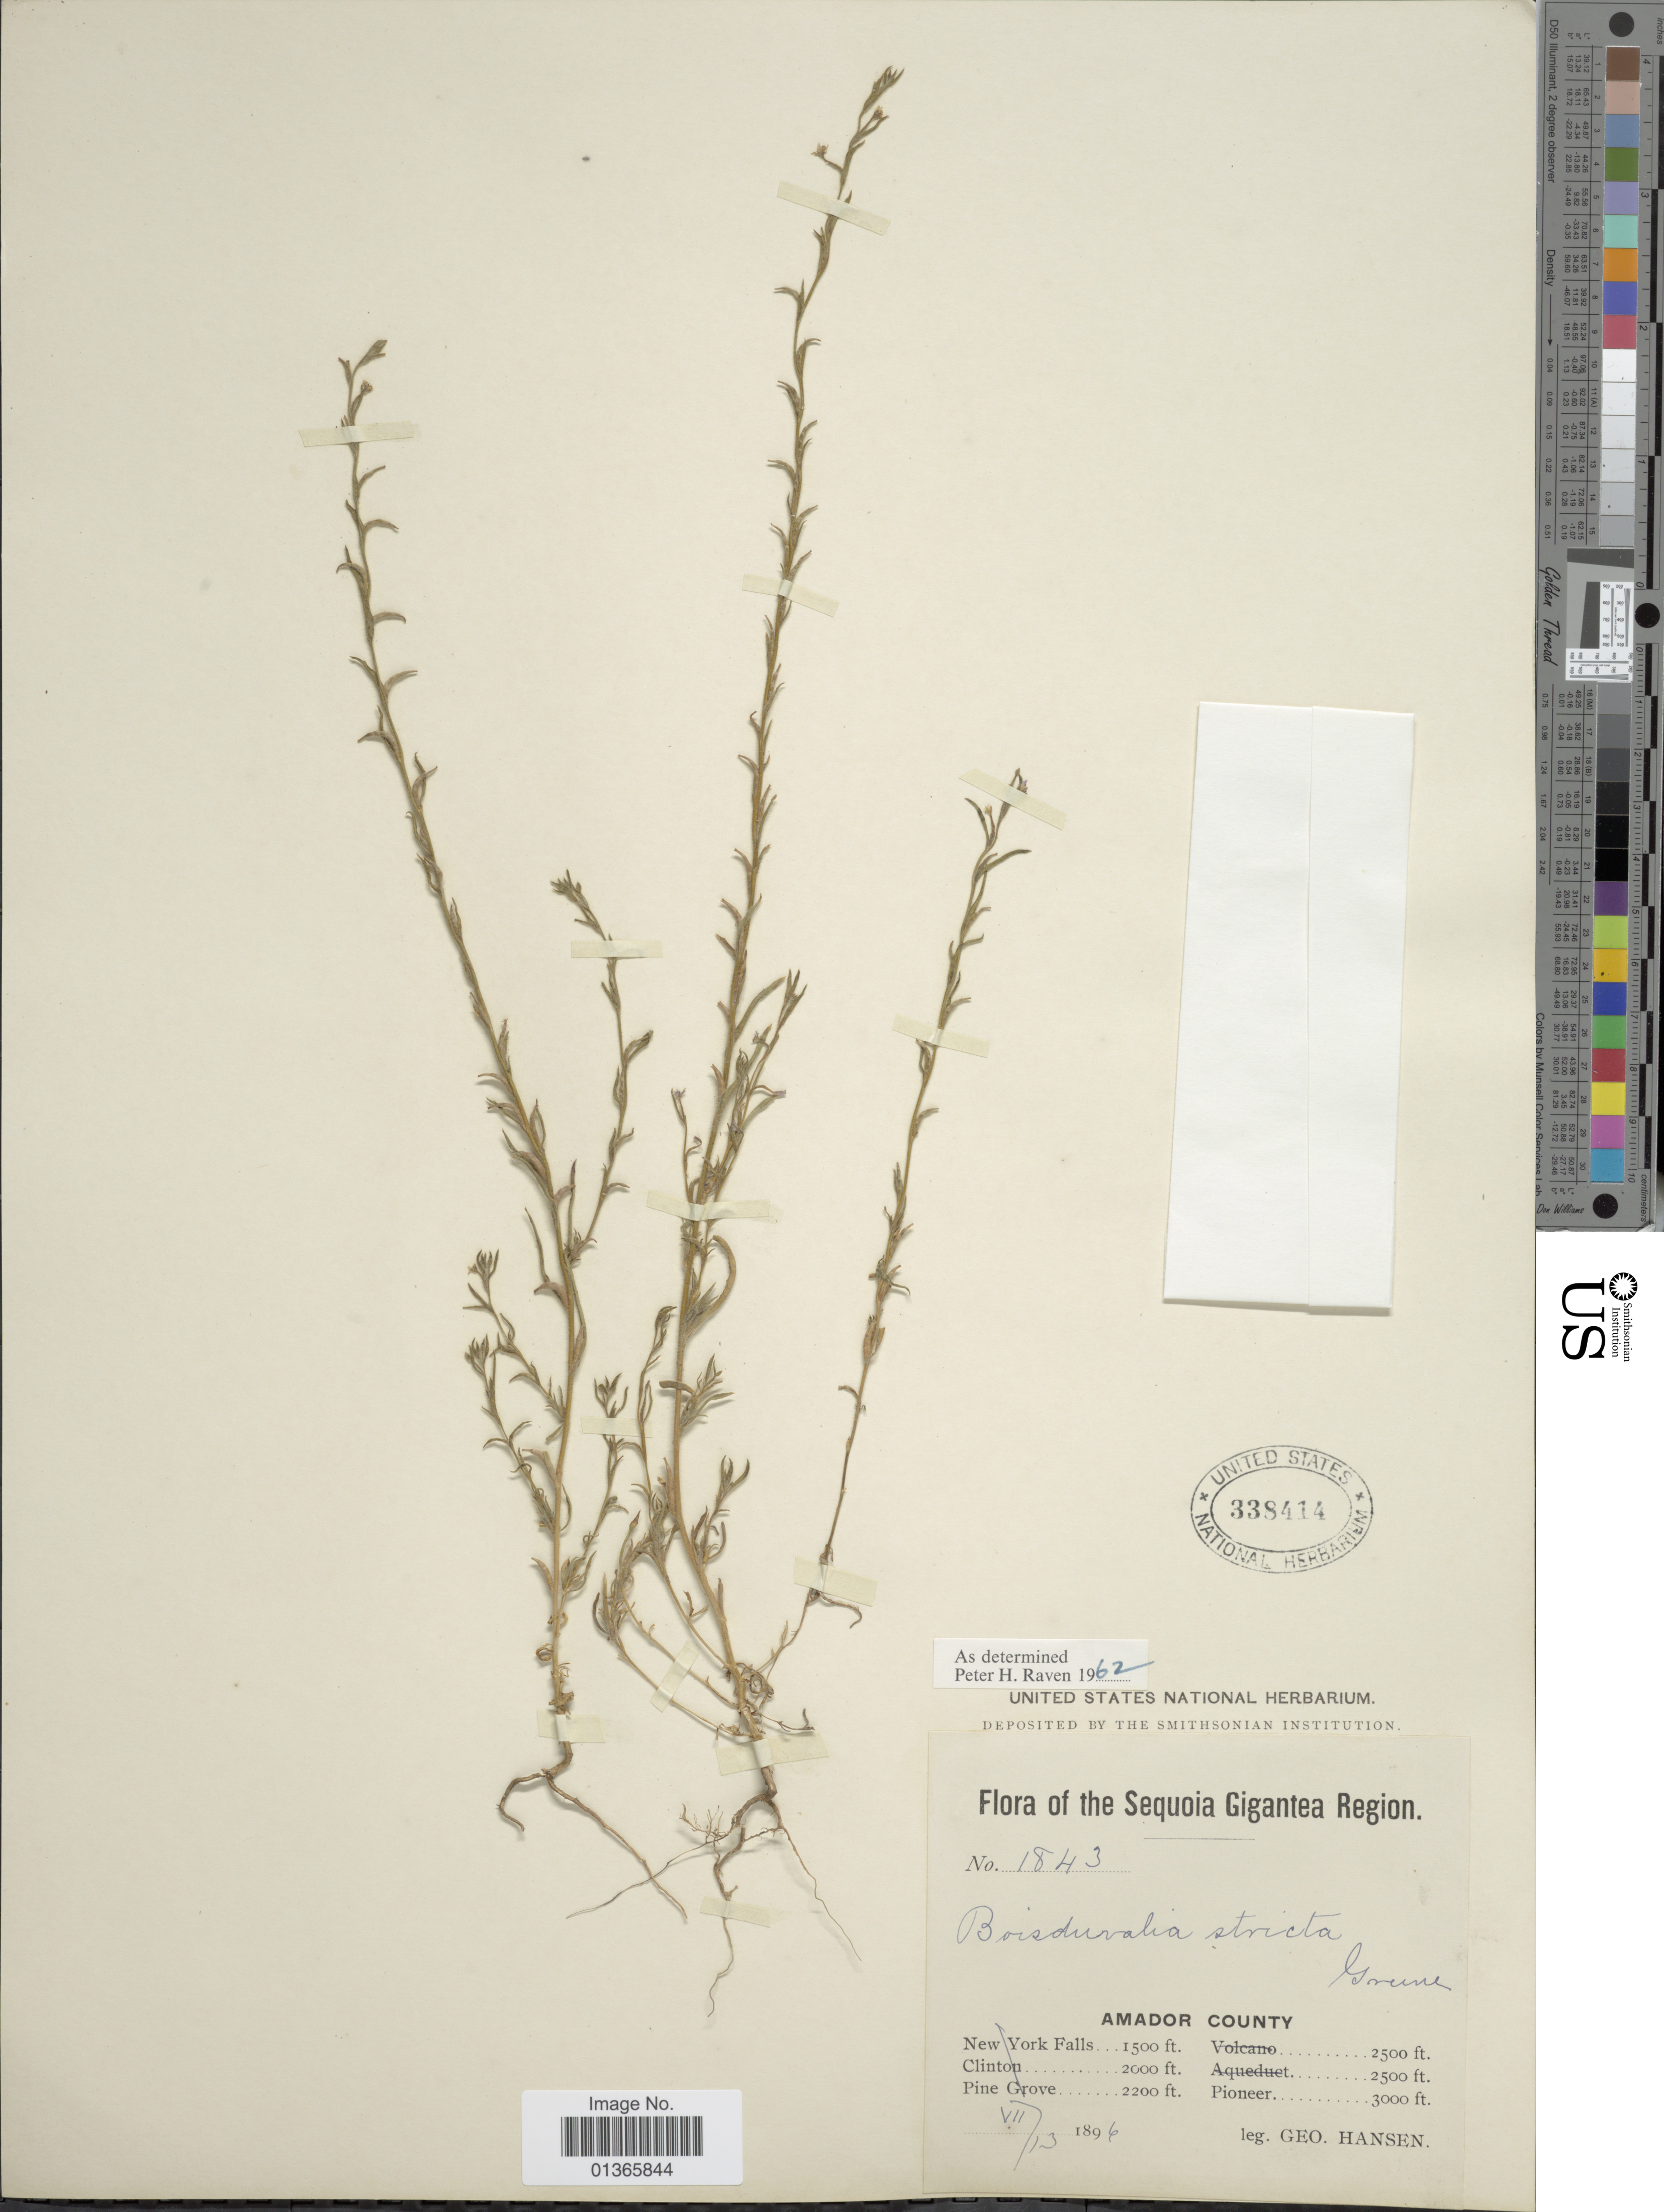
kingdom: Plantae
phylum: Tracheophyta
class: Magnoliopsida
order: Myrtales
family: Onagraceae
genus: Epilobium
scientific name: Epilobium torreyi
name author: (S. Watson) Hoch & P.H. Raven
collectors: G. Hansen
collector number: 1843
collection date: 1896-07-13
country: United States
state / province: California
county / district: Amador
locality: Sequoia Gigantea Region. Amador County. Pioneer.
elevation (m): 914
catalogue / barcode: US 338414